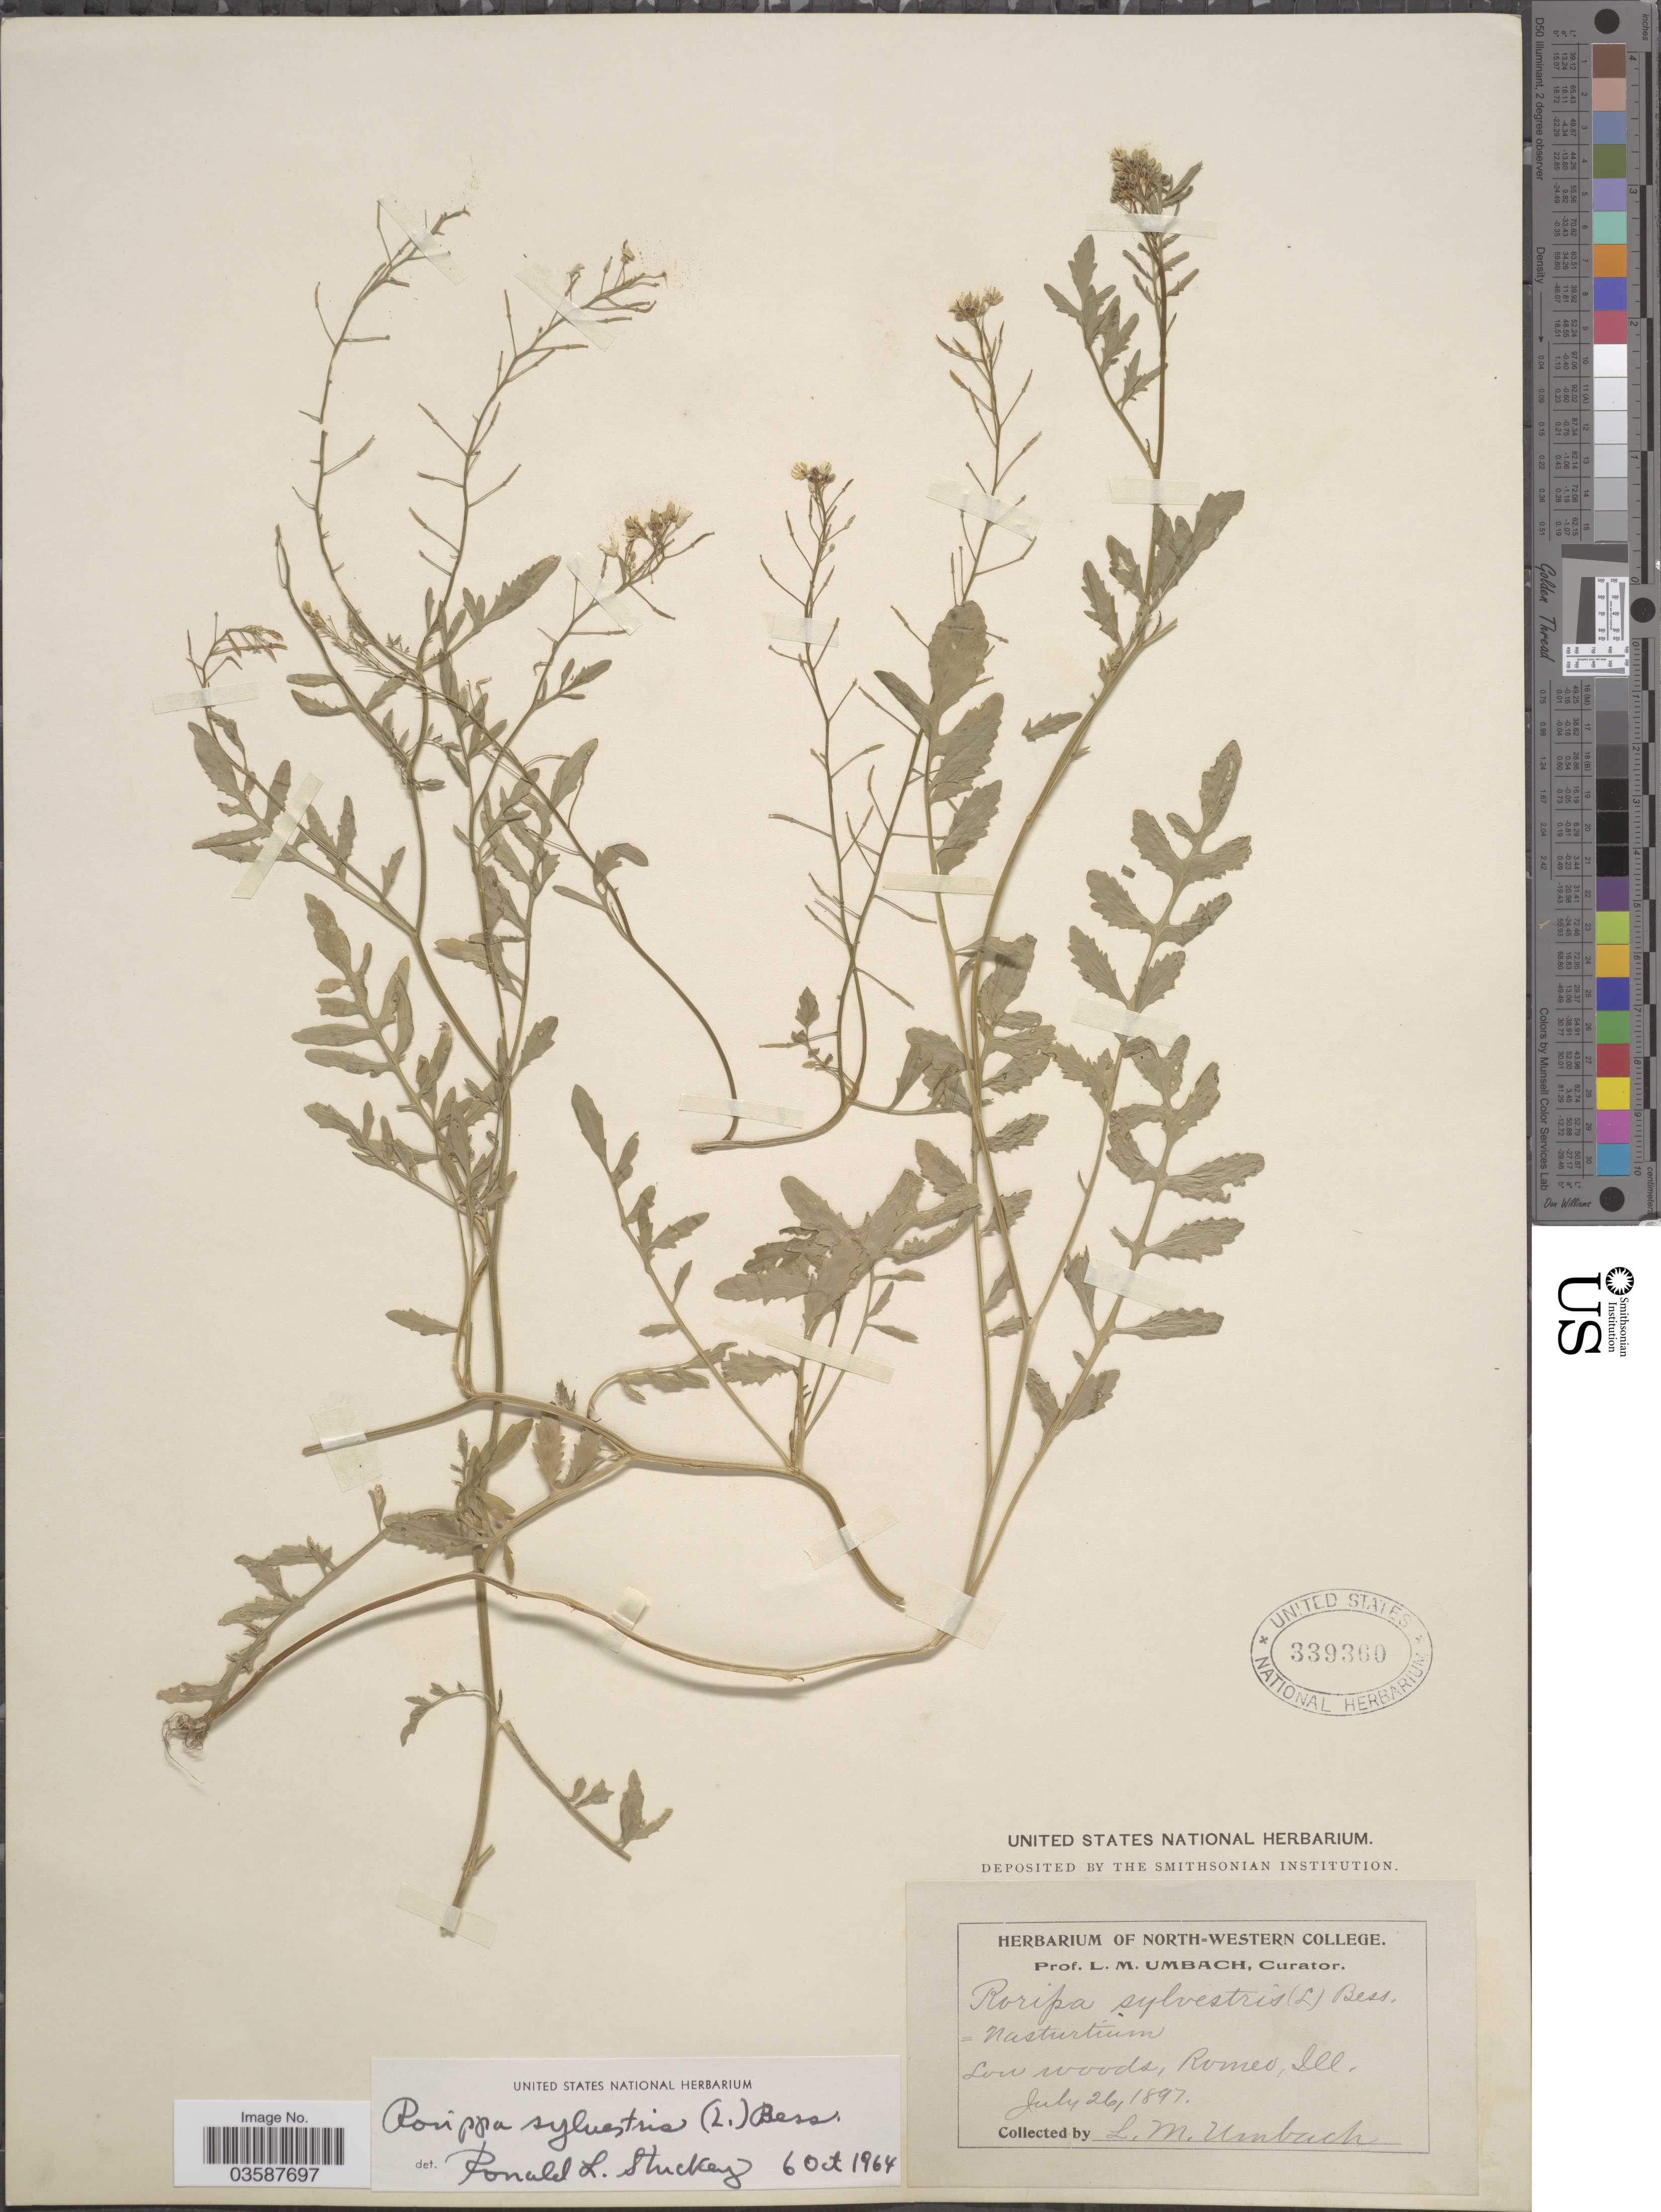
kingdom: Plantae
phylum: Tracheophyta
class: Magnoliopsida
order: Brassicales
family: Brassicaceae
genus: Rorippa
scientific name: Rorippa sylvestris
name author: (L.) Besser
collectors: L. M. Umbach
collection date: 1897-07-26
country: United States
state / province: Illinois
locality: Low woods, Romeo.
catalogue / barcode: US 339360